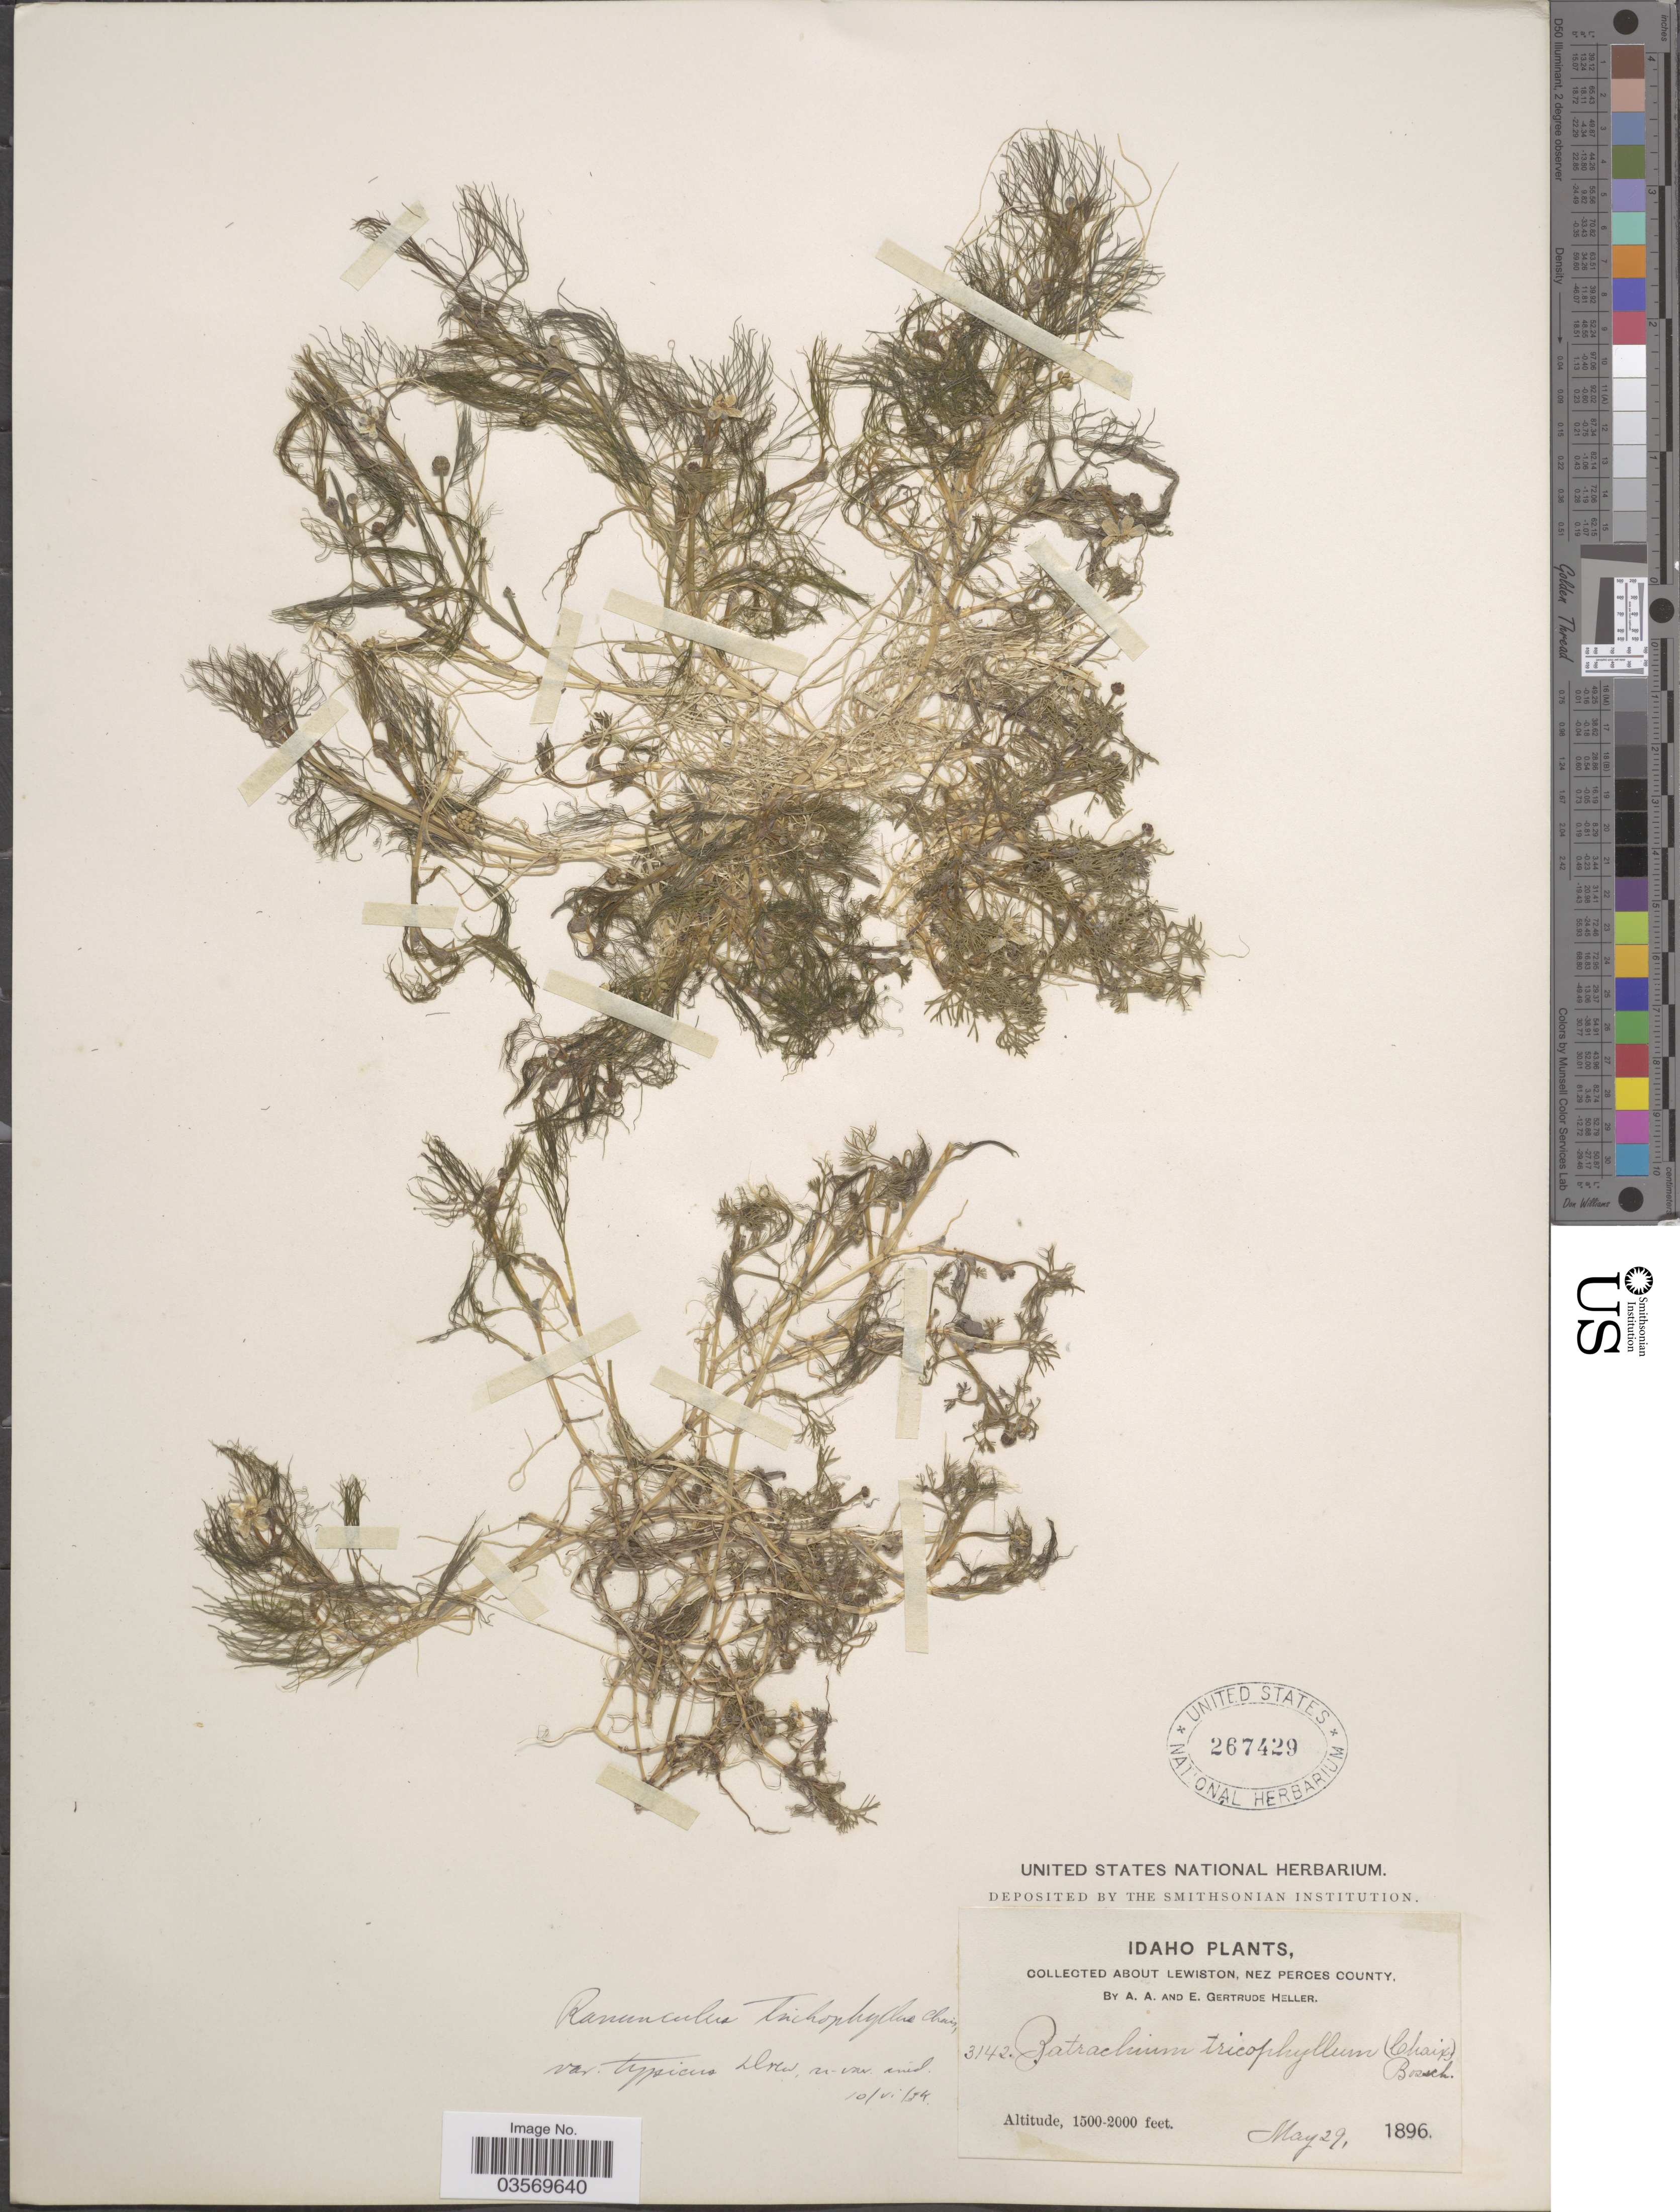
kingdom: Plantae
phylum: Tracheophyta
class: Magnoliopsida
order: Ranunculales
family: Ranunculaceae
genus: Ranunculus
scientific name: Ranunculus trichophyllus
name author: Chaix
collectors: A. A. Heller & E. G. Heller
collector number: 3142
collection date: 1896-05-29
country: United States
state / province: Idaho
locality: About Lewiston, Nez Perces County.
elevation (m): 457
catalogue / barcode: US 267429